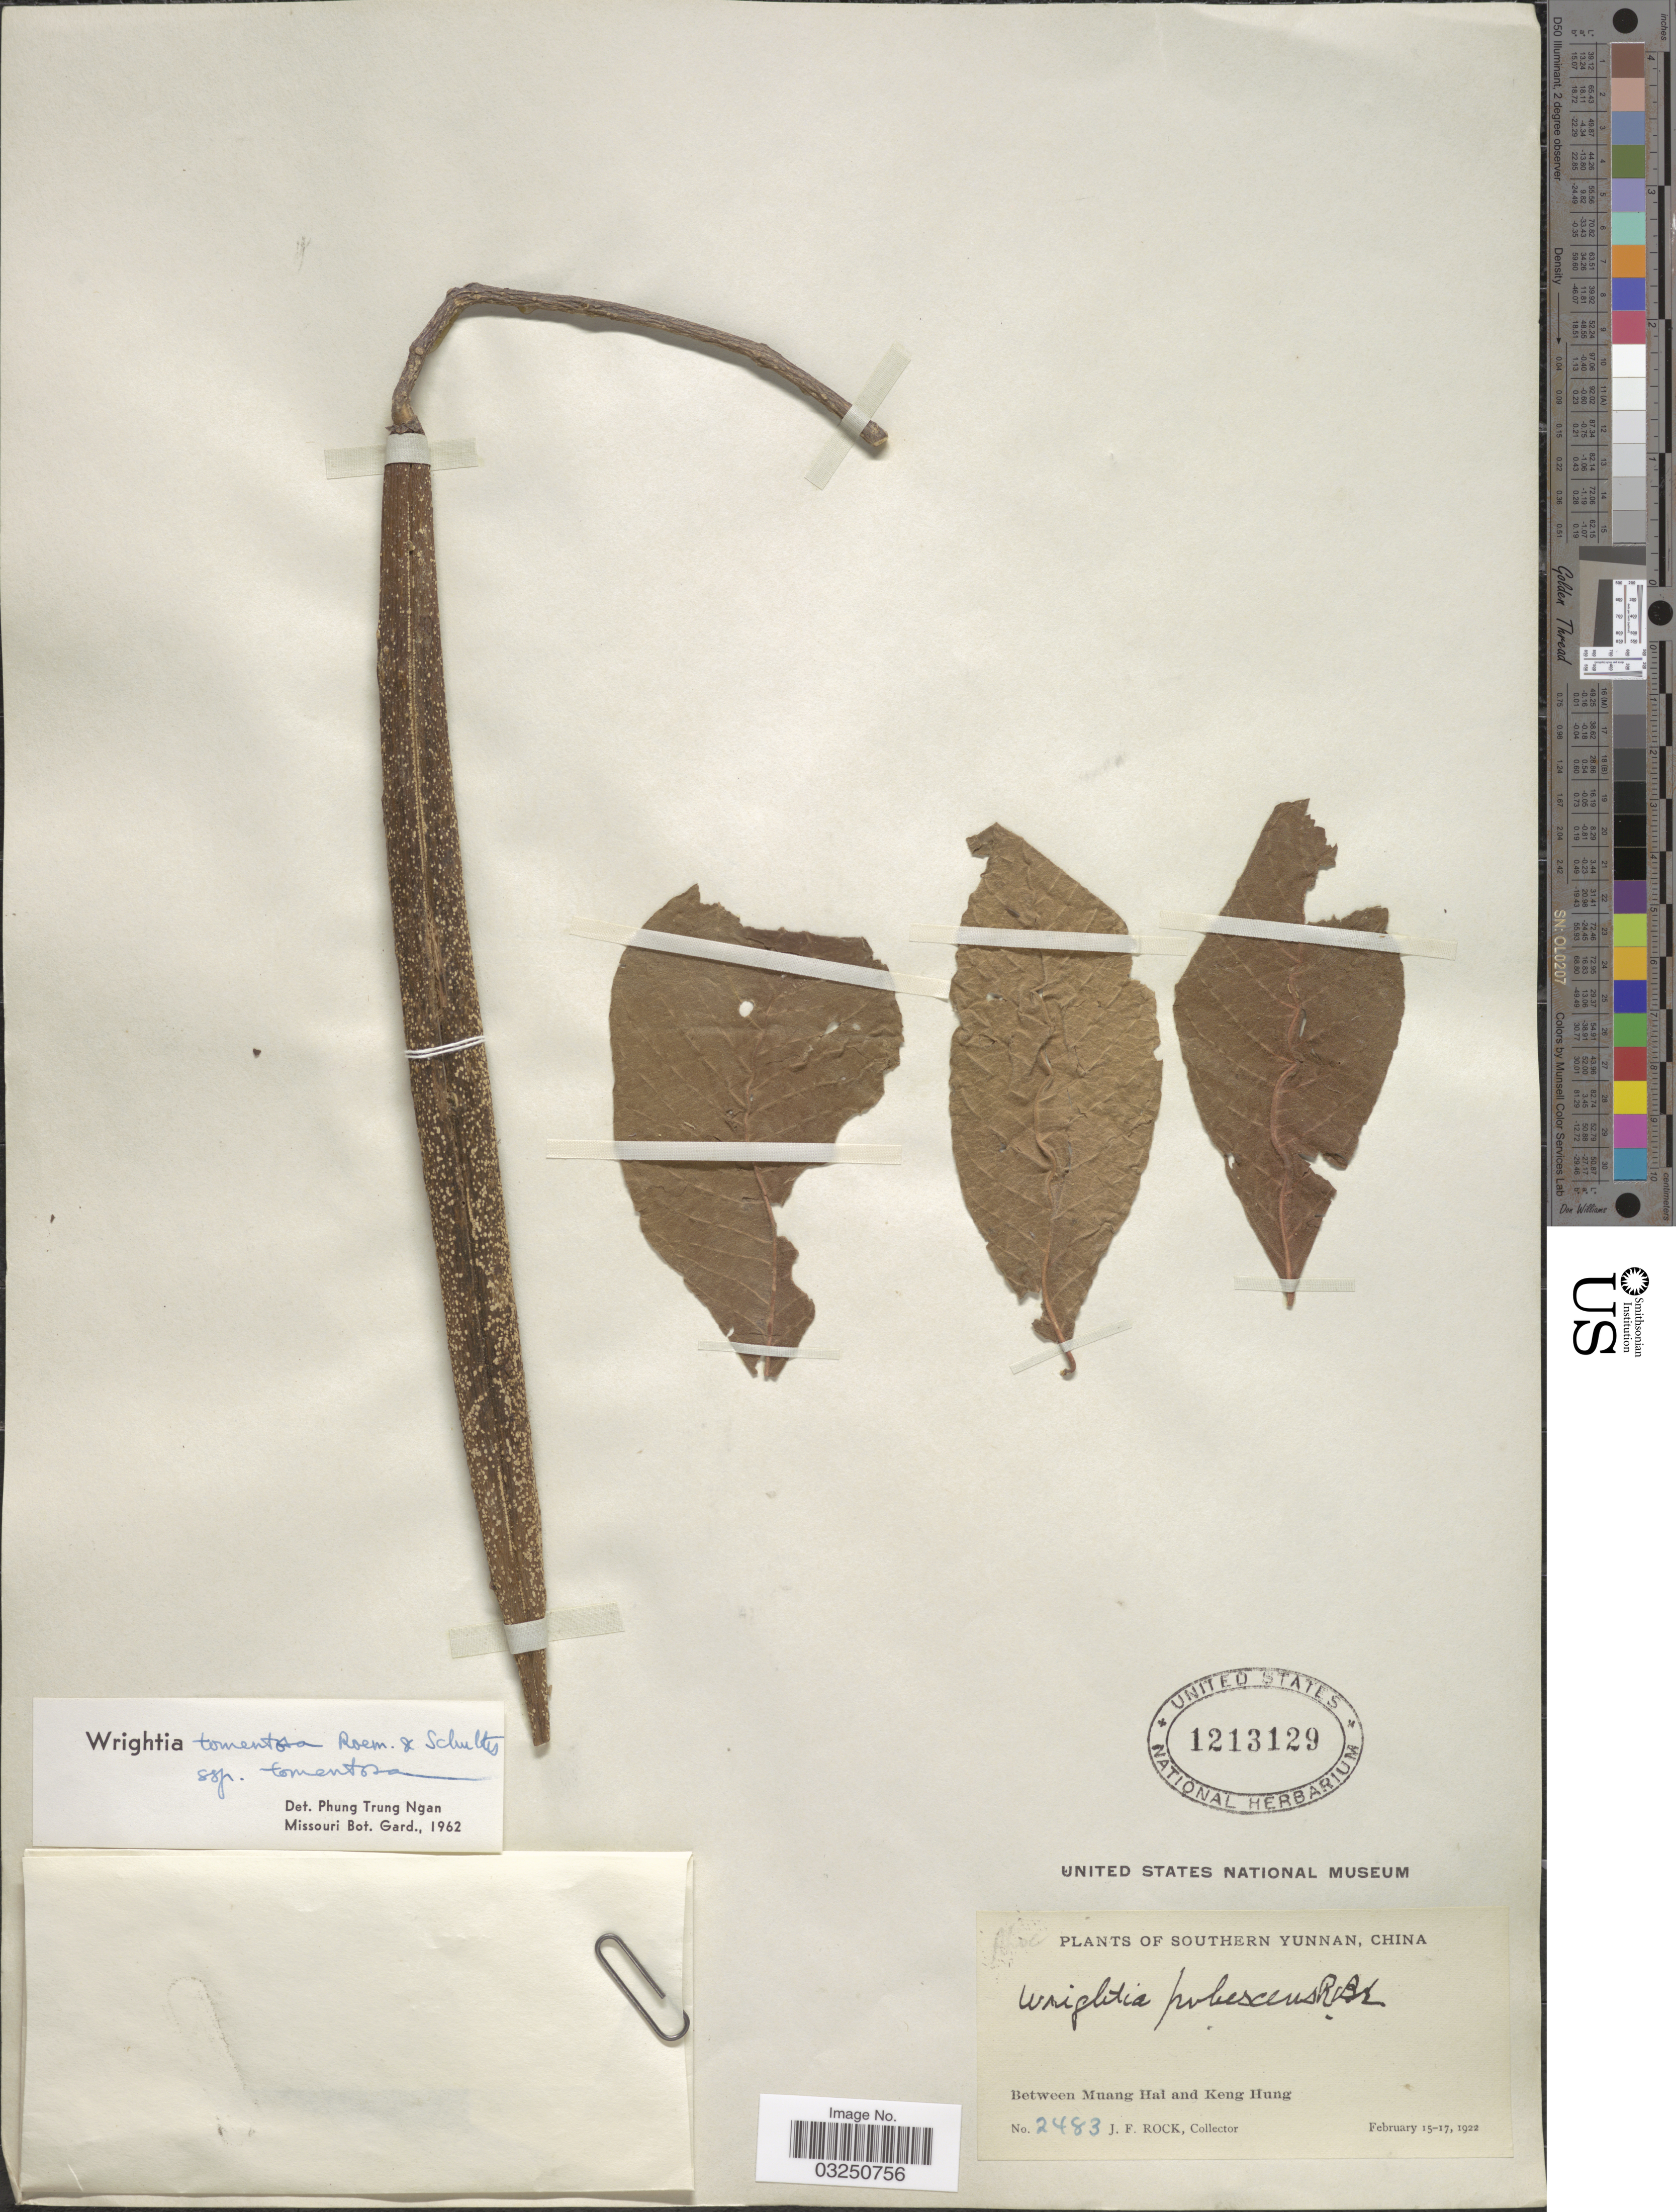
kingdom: Plantae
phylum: Tracheophyta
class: Magnoliopsida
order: Gentianales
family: Apocynaceae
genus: Wrightia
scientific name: Wrightia tomentosa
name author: Roem. & Schult.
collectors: J. Rock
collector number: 2483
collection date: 1922-02-15/1922-02-17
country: China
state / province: Yunnan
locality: Southern Yunnan. Between Muang Hai and Keng Hung.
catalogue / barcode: US 1213129